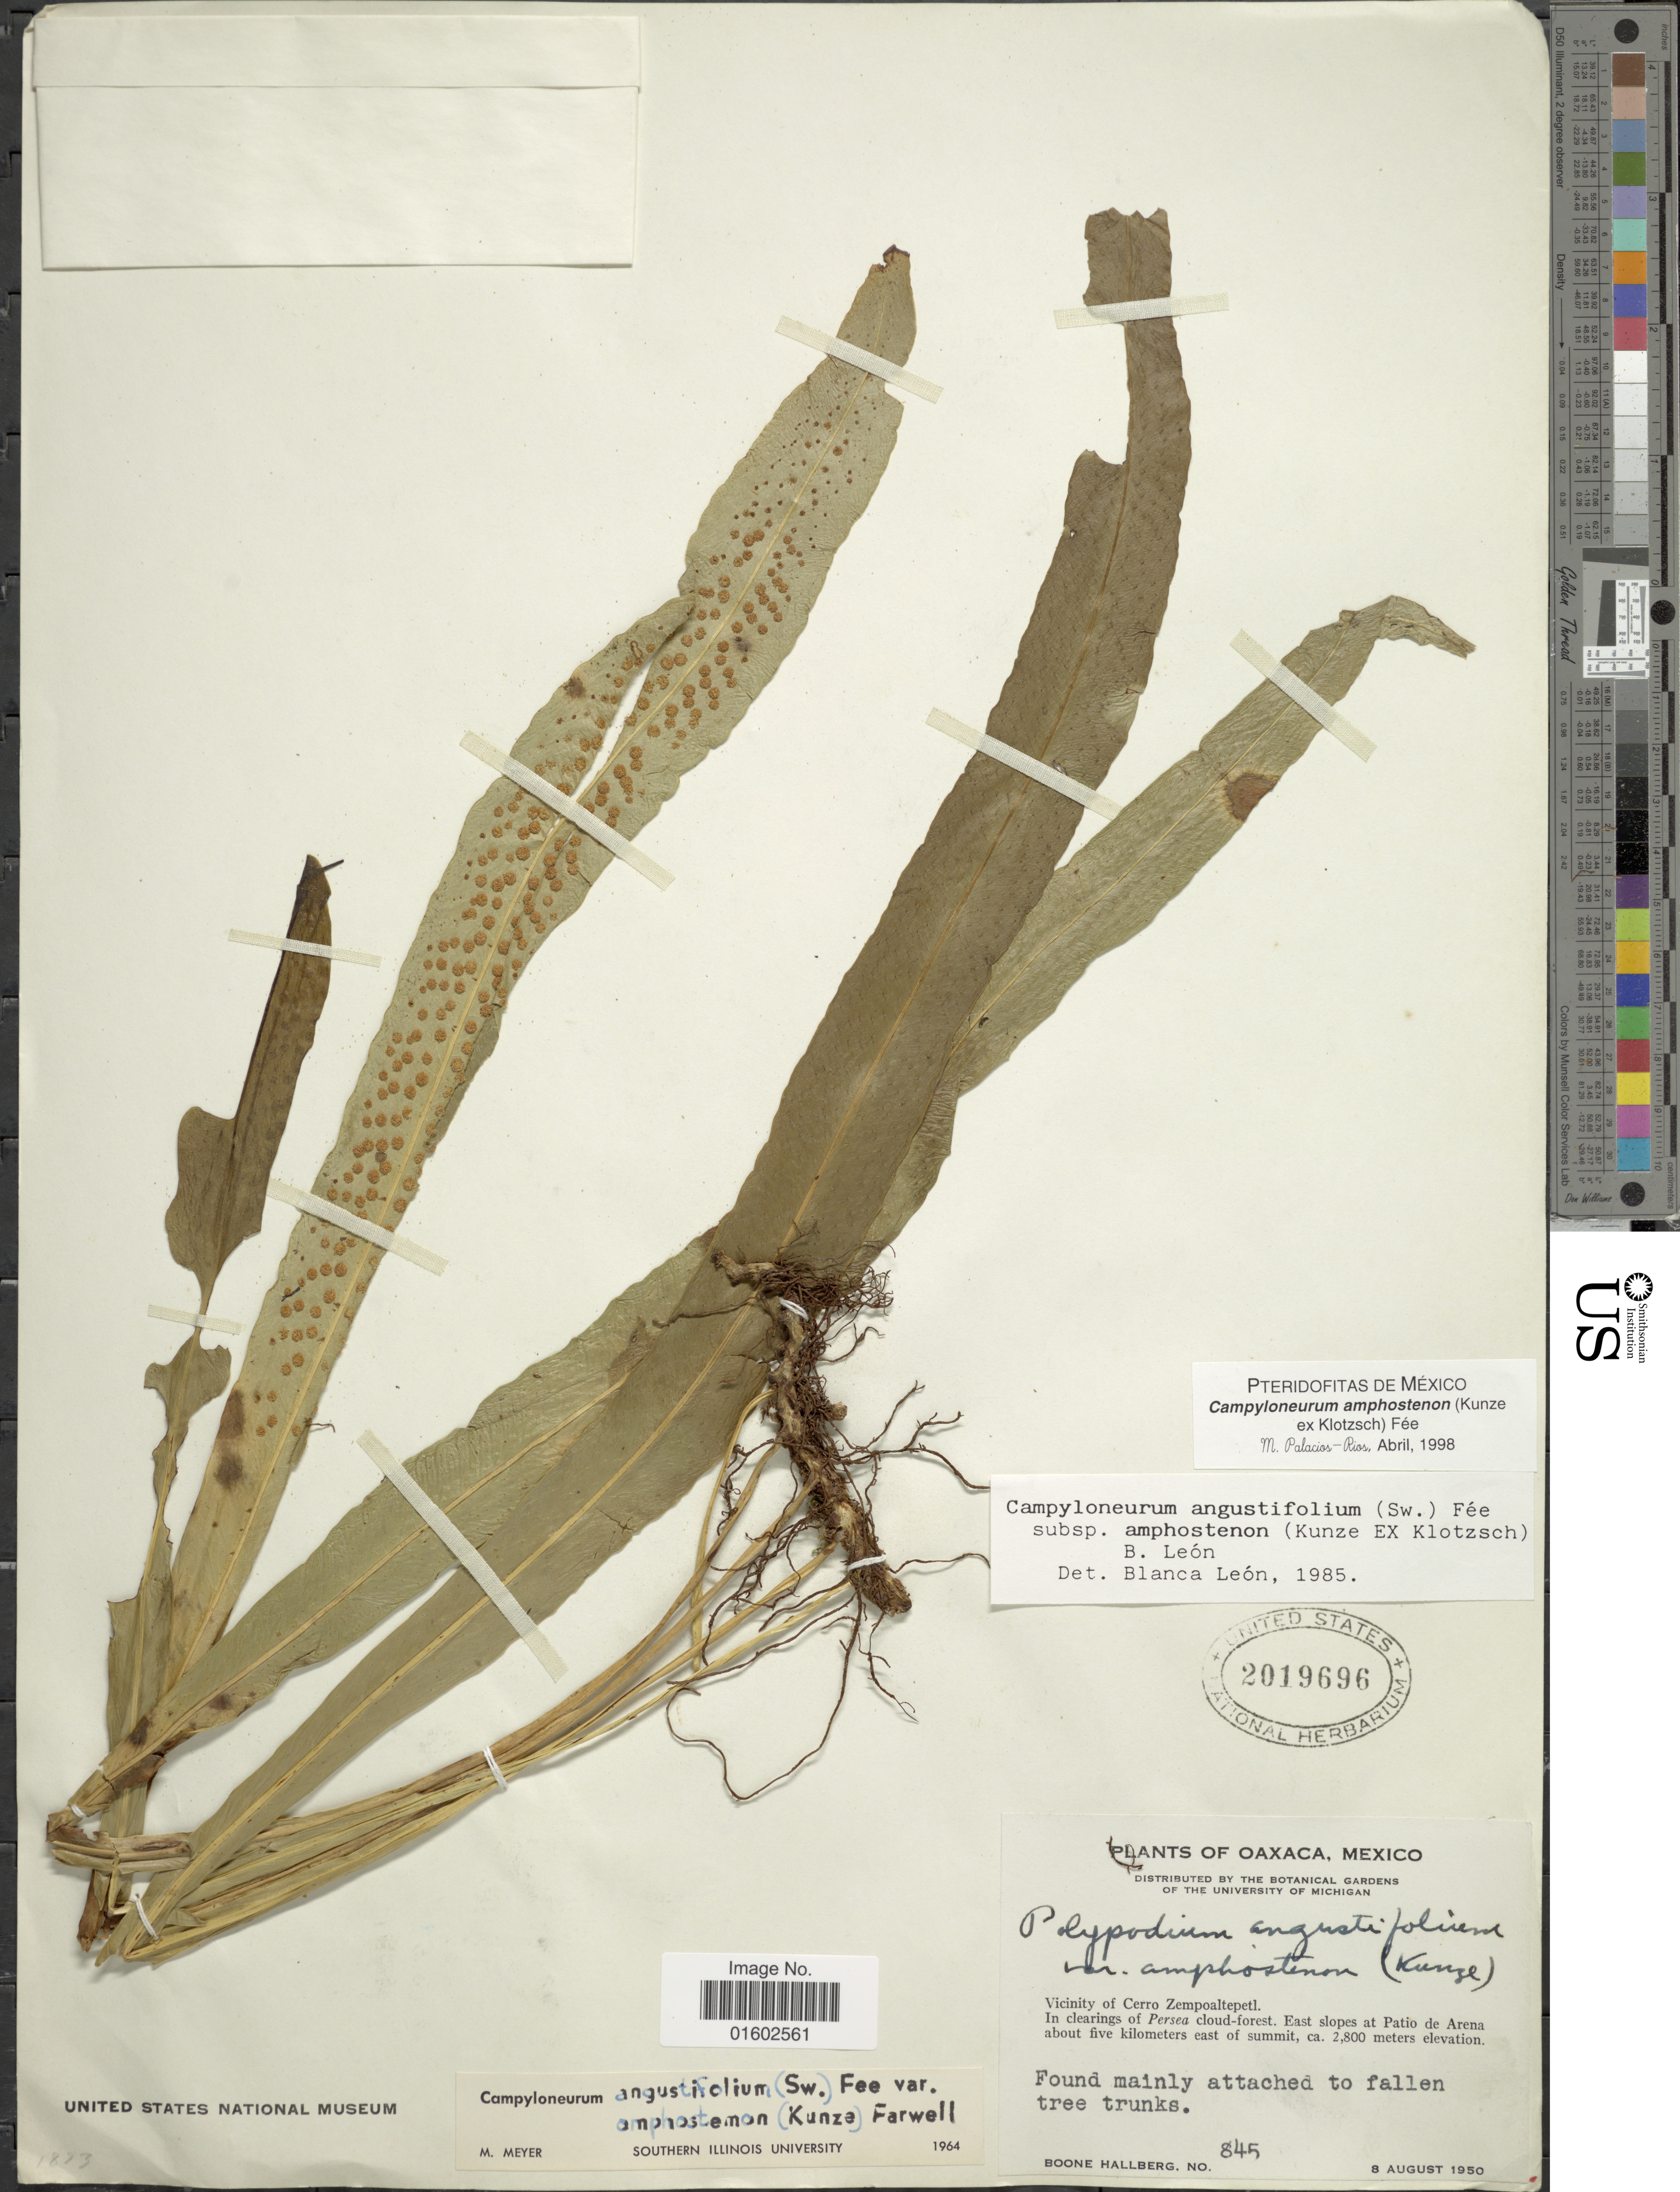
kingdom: Plantae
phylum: Tracheophyta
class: Polypodiopsida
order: Polypodiales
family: Polypodiaceae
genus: Campyloneurum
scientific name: Campyloneurum amphostenon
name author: (Kunze ex Klotzsch) Fée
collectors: B. Hallberg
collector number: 845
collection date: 1950-08-08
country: Mexico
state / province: Oaxaca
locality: Vicinity of Cerro Zempoalteptl, In clearrings of Persea cloud-forest, East slopes of Patio de Arena about five kilometers east of summit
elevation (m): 2800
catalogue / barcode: US 2019696